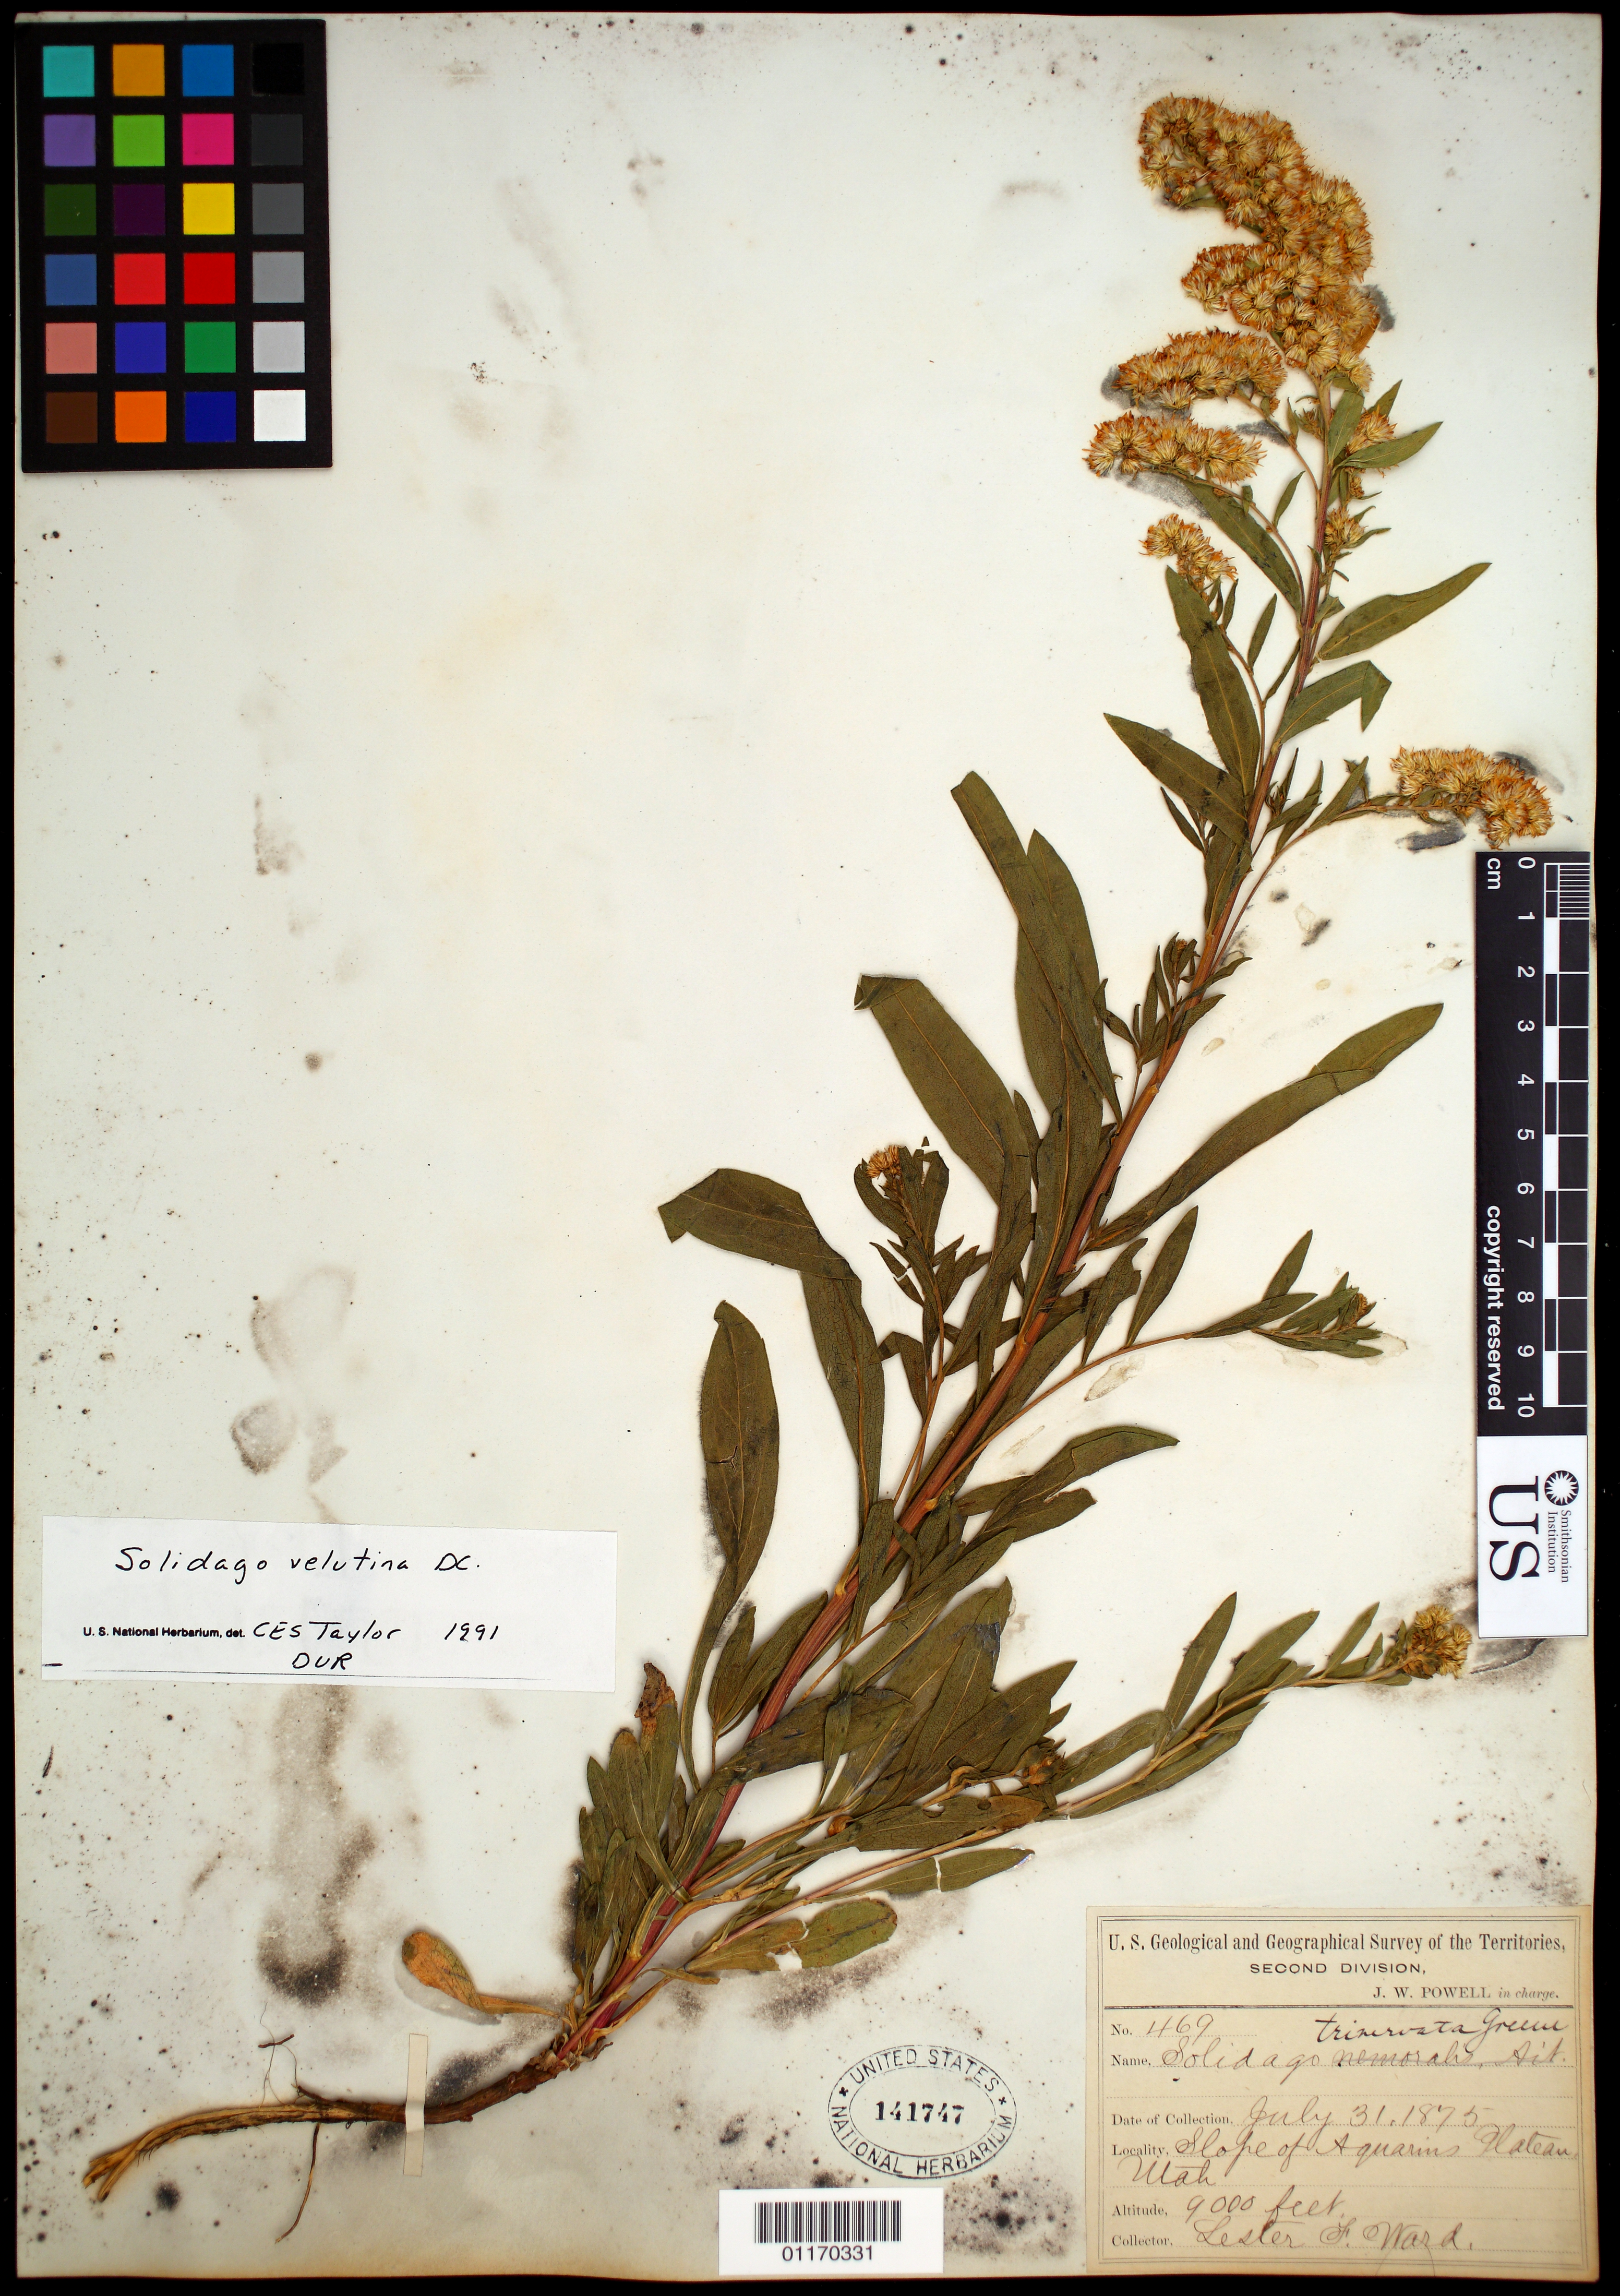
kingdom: Plantae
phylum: Tracheophyta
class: Magnoliopsida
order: Asterales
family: Asteraceae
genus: Solidago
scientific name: Solidago velutina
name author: DC.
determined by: Taylor, Constance E. S.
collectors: L. F. Ward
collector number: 469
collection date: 1875-07-31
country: United States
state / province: Utah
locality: slope of Aquarius Plateau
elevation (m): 2743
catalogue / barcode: US 141747